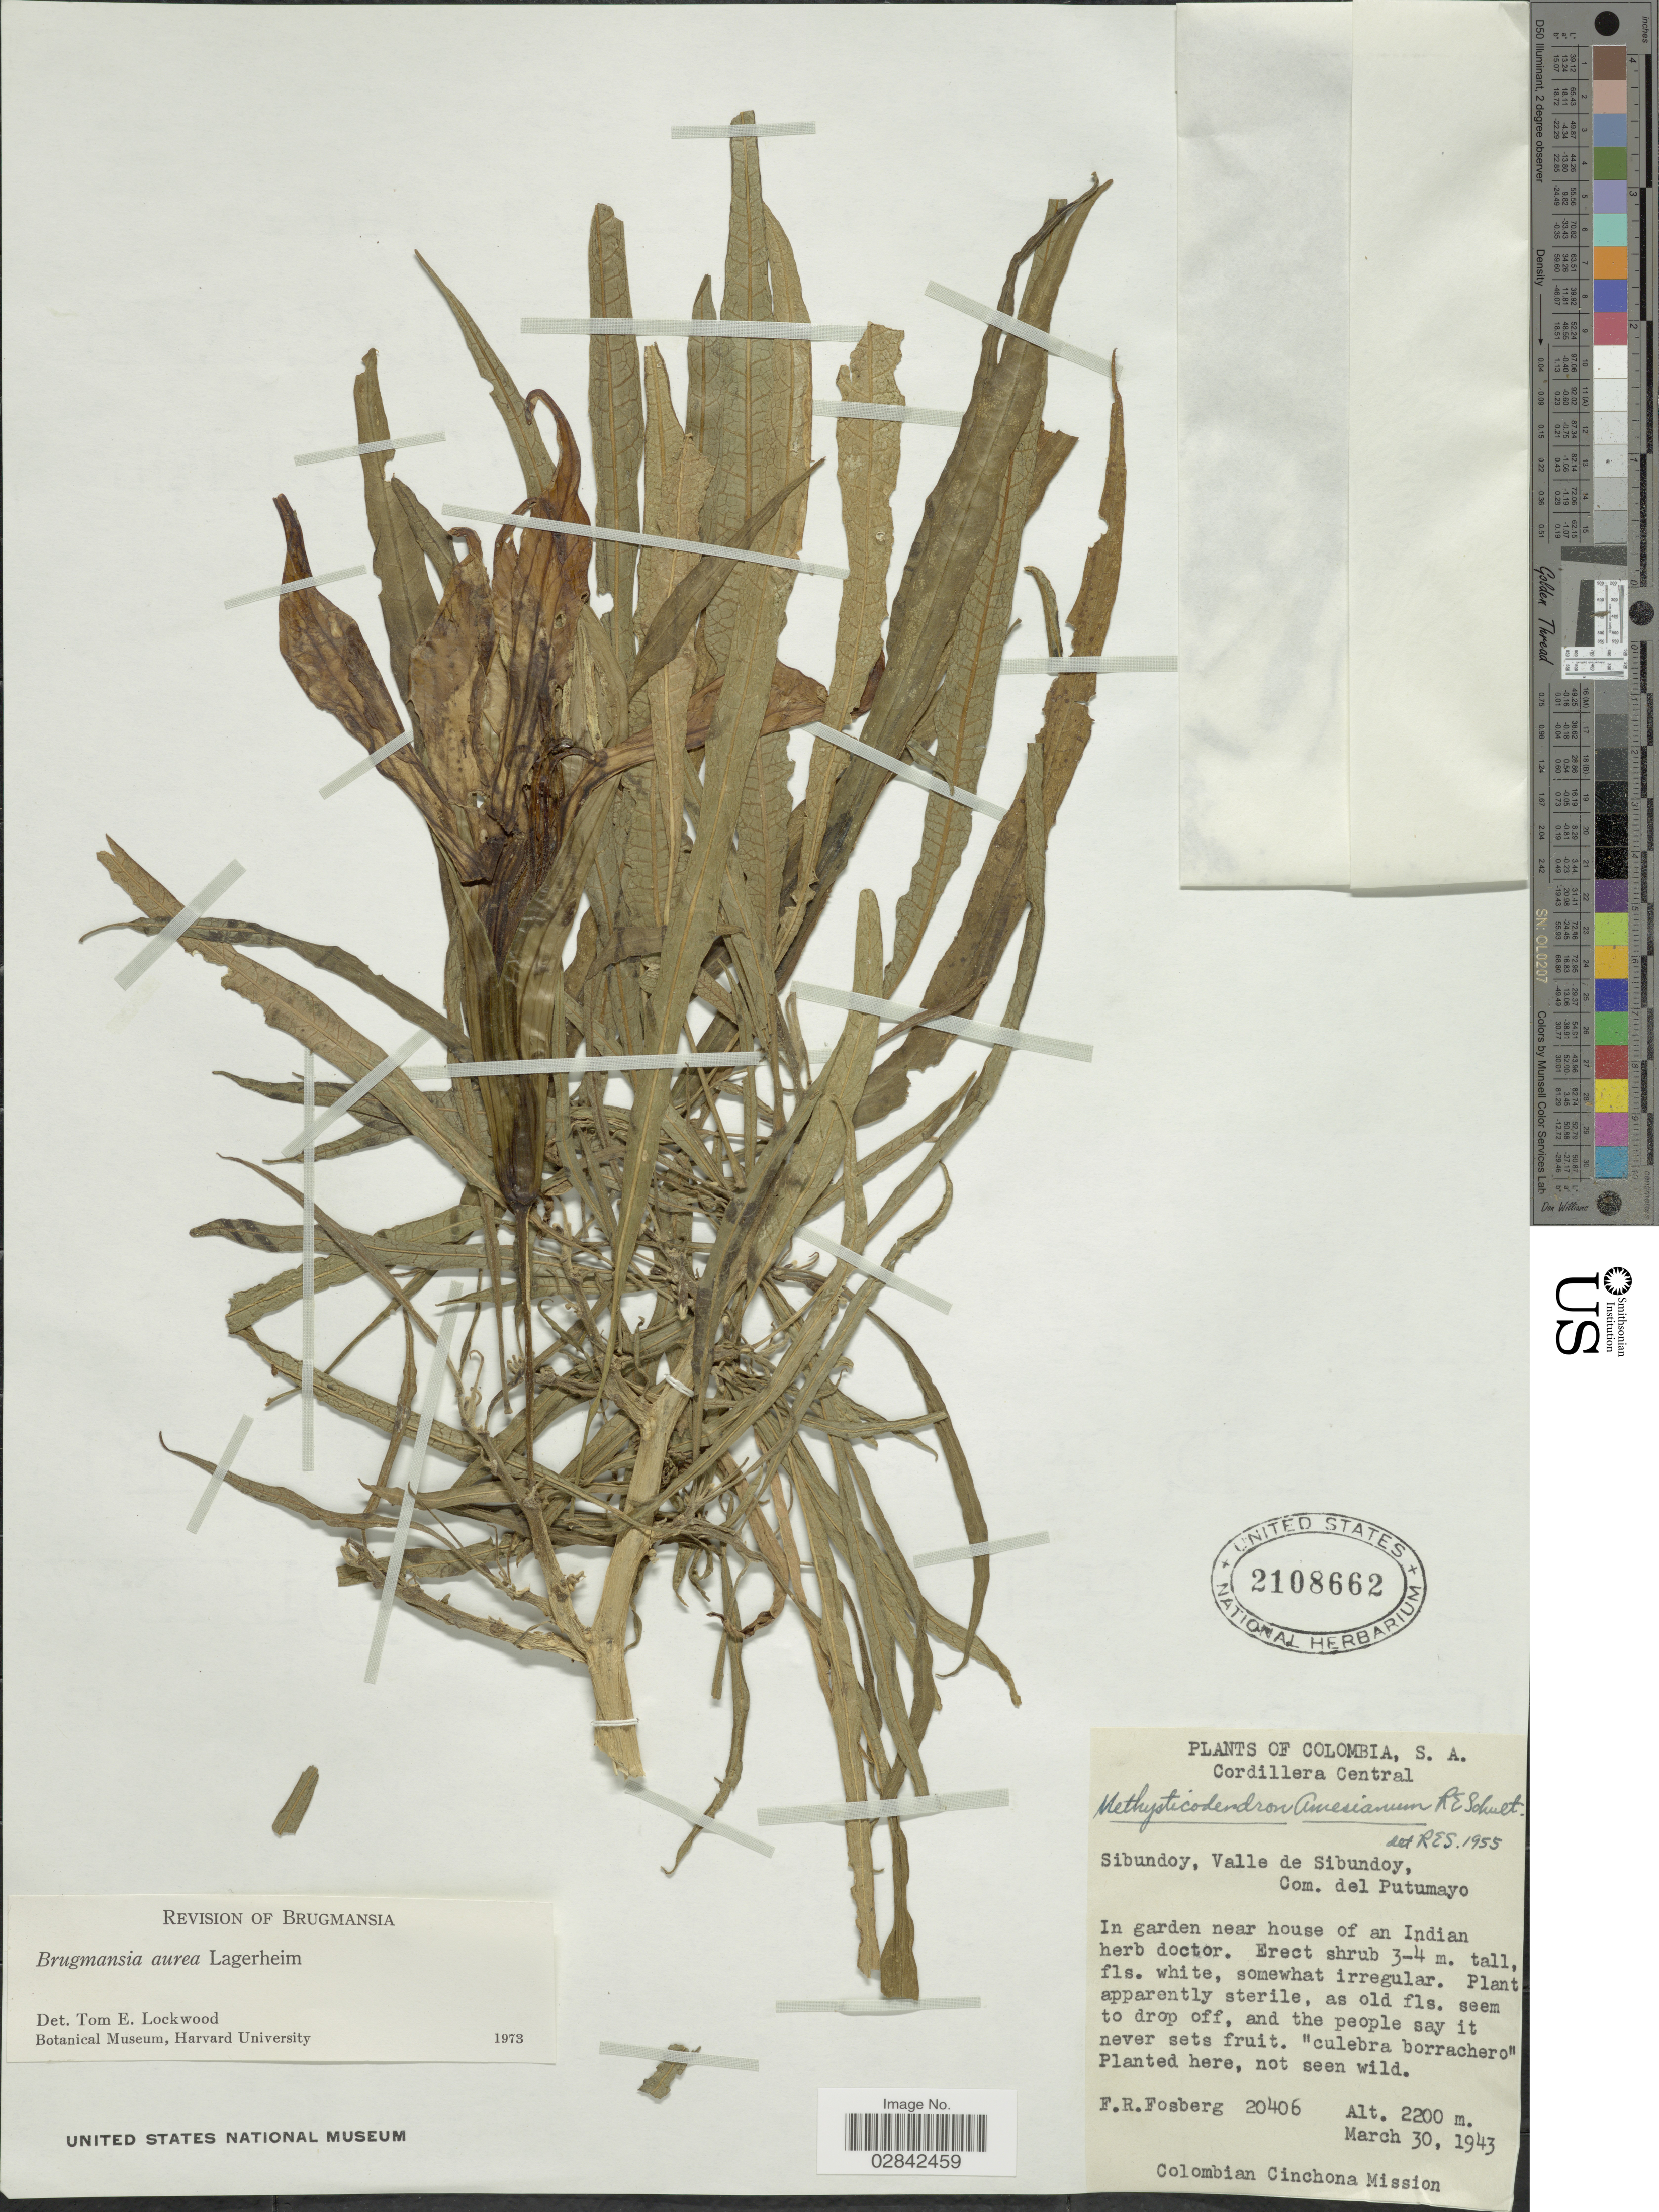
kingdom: Plantae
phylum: Tracheophyta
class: Magnoliopsida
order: Solanales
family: Solanaceae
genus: Brugmansia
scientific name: Brugmansia x candida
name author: Pers.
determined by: Kehoe, J.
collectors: F. R. Fosberg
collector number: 20406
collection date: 1943-03-30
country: Colombia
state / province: Putumayo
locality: Cordillera Central, Sibundoy, Valle de Sibundoy, Com. del Putumayo. In Garden near house of an Indian herb doctor.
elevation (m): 2200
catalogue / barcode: US 2108662